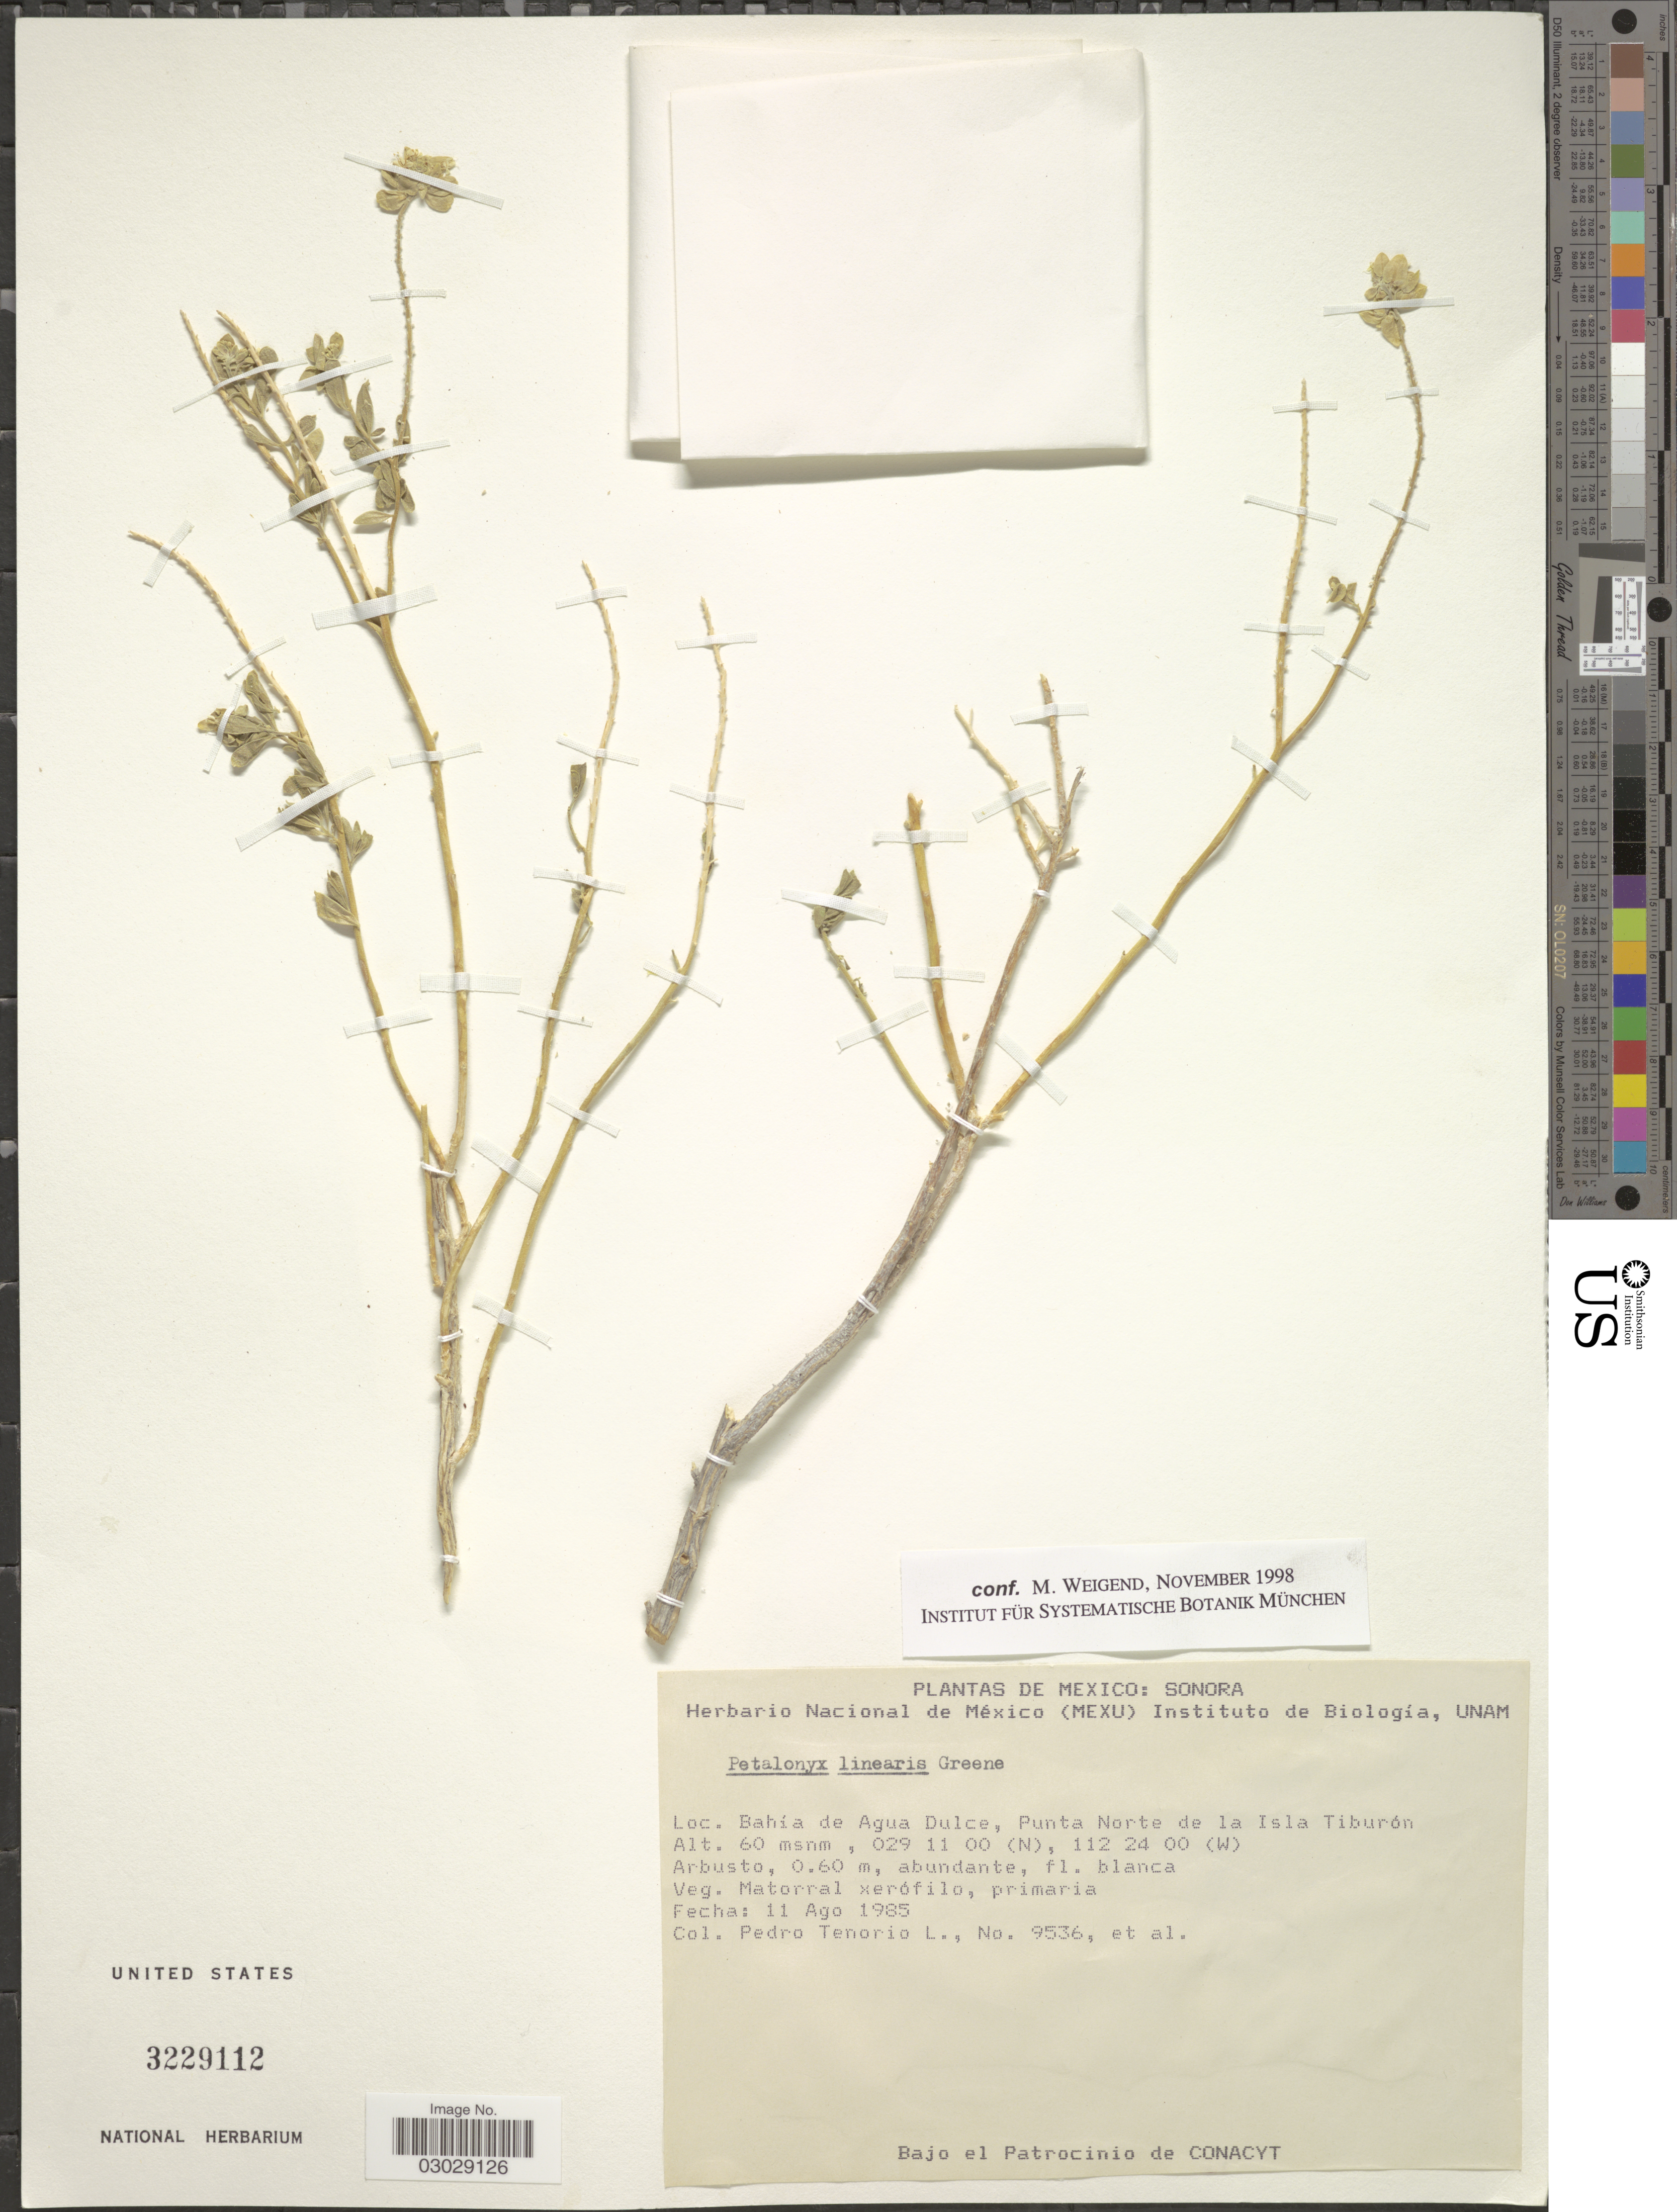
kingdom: Plantae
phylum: Tracheophyta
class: Magnoliopsida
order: Cornales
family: Loasaceae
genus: Petalonyx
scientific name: Petalonyx linearis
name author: Green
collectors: P. Tenorio L. & et al.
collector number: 9536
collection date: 1985-08-11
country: Mexico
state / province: Sonora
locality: Bahía de Agua Dulce, Punta Norte de la Isla Tiburón.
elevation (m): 60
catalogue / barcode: US 3229112